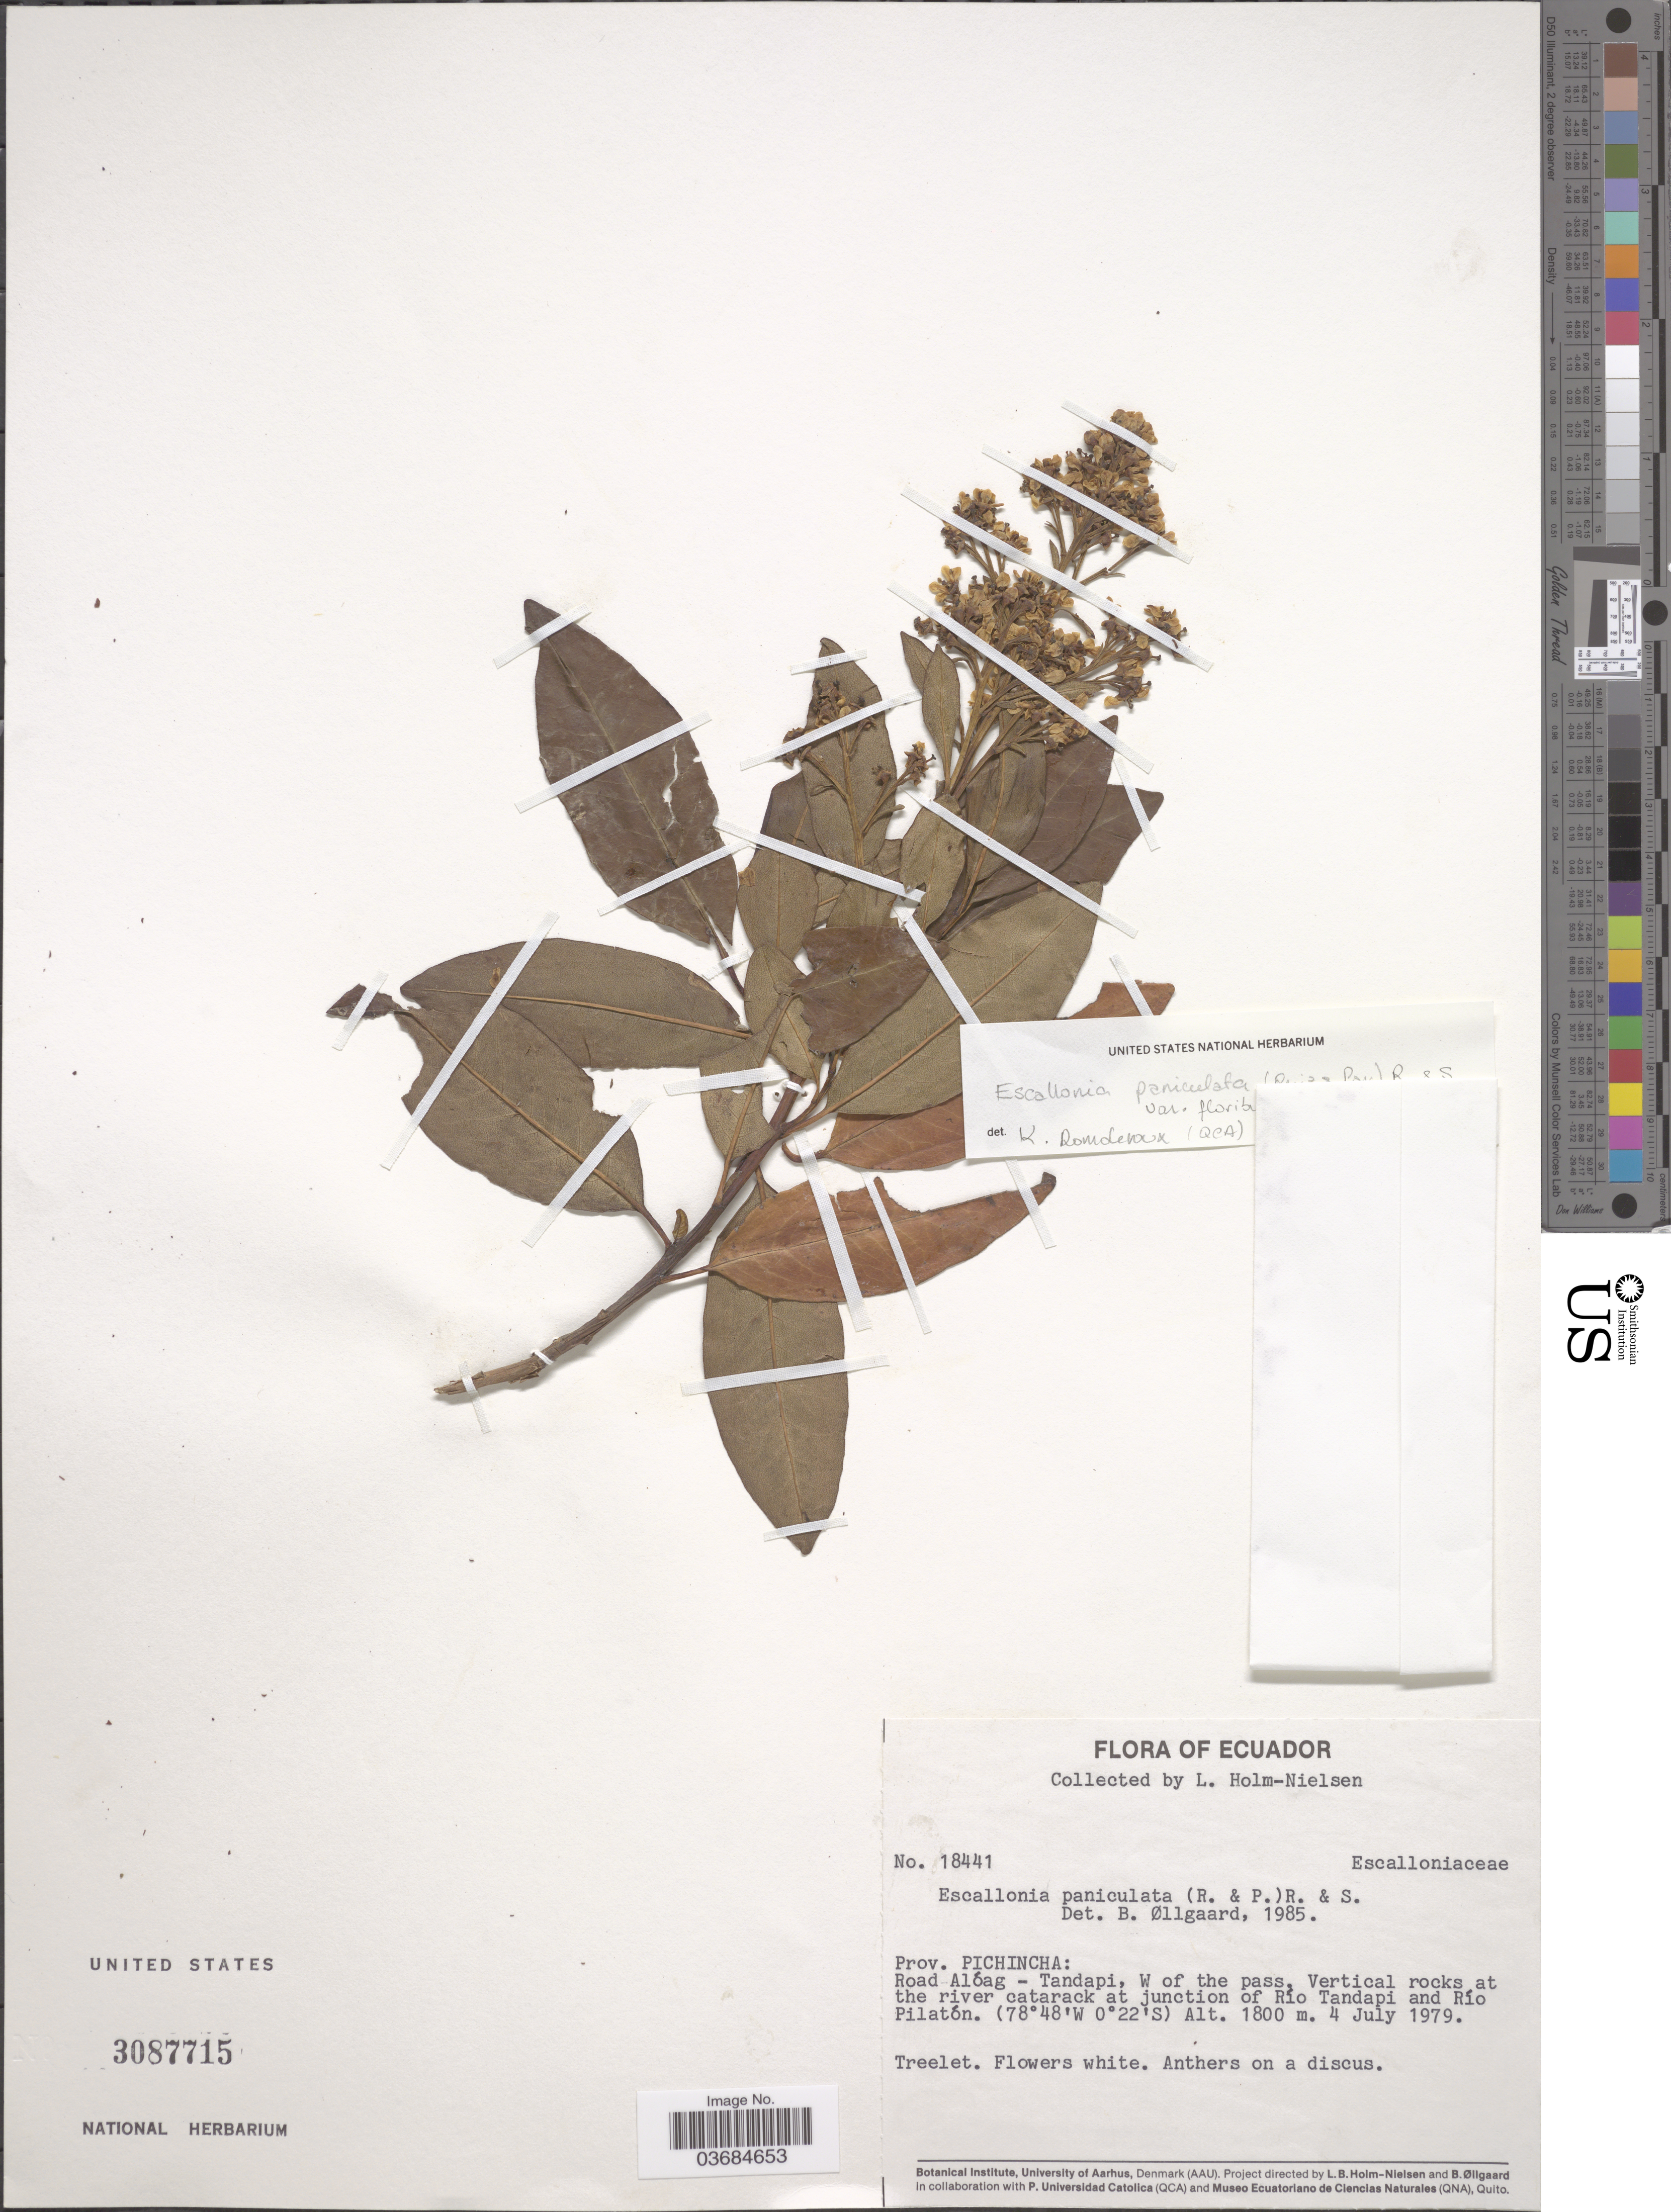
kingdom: Plantae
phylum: Tracheophyta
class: Magnoliopsida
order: Escalloniales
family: Escalloniaceae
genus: Escallonia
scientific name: Escallonia paniculata var. floribunda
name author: (Kunth) J.F. Macbr.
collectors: L. Holm-Nielsen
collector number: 18441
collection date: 1979-07-04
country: Ecuador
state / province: Pichincha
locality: Road Alóag-Tandapi, W of the pass, Vertical rocks at the river catarack at junction of Río Tandapi and Río Pilatón.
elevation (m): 1800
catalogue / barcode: US 3087715